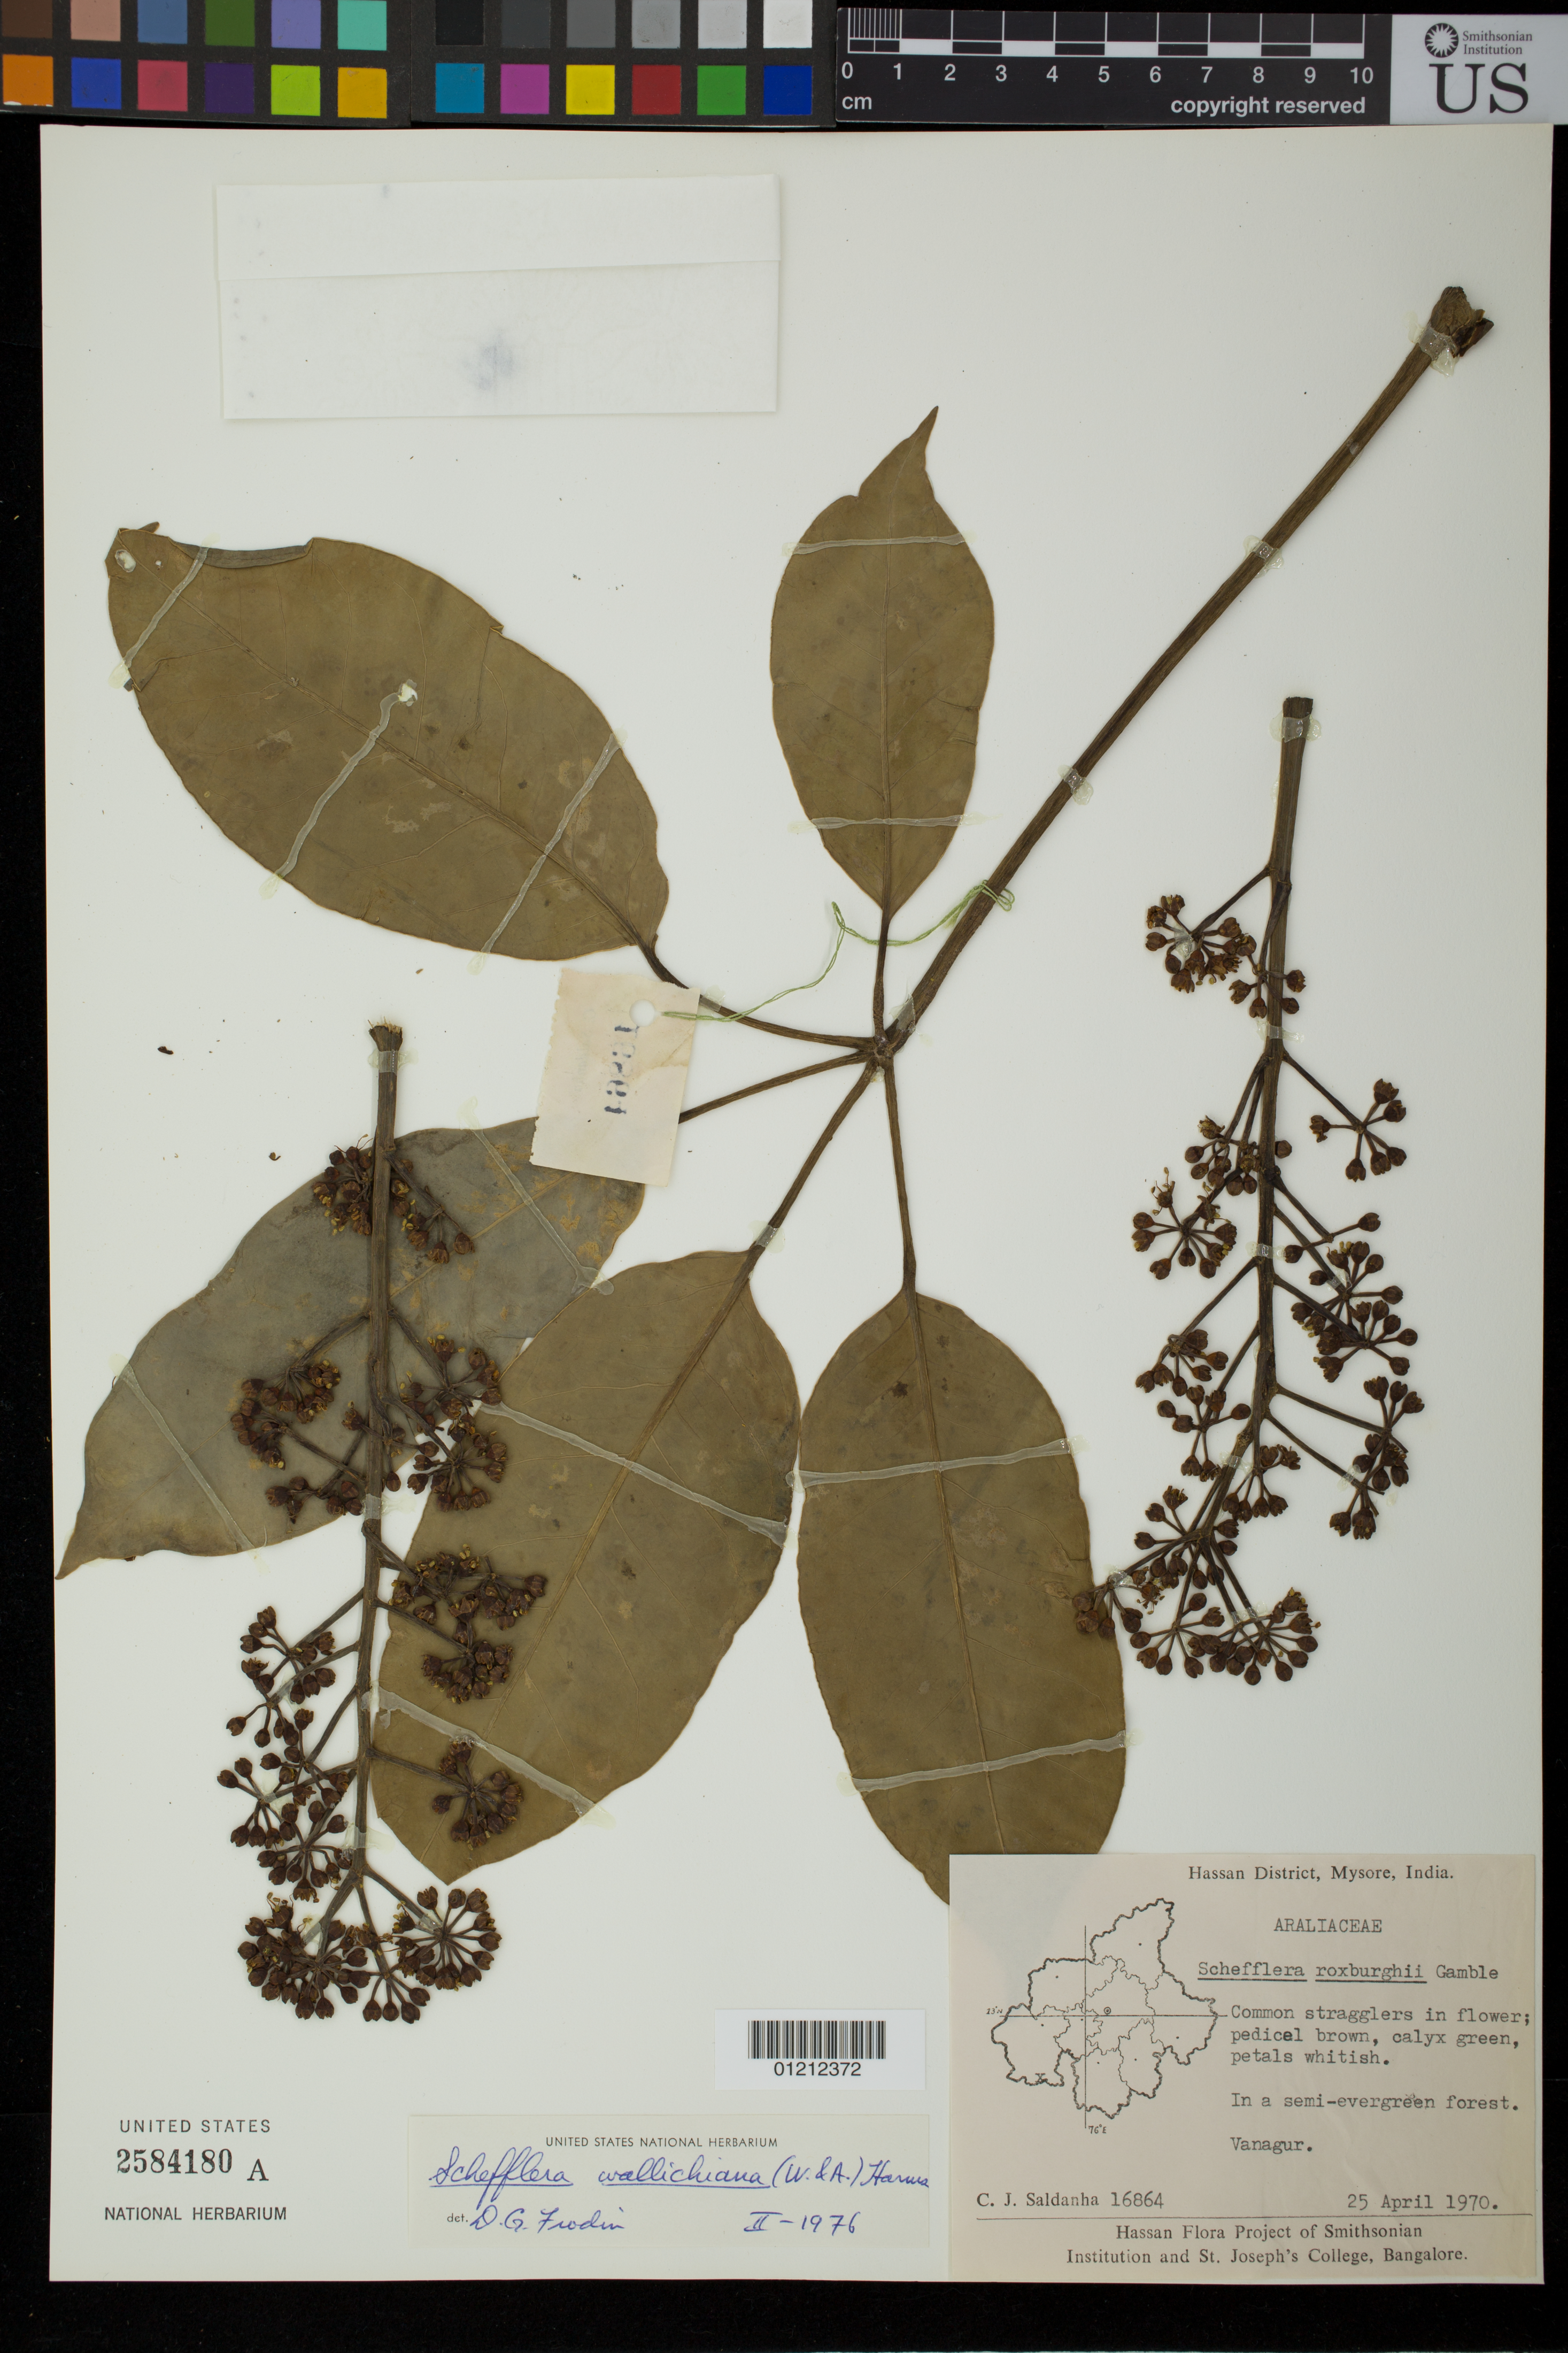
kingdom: Plantae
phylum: Tracheophyta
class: Magnoliopsida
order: Apiales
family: Araliaceae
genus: Schefflera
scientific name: Schefflera wallichiana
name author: Harms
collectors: C. J. Saldanha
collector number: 16864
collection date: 1970-04-25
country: India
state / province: Karnataka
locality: Hassan District, Mysore. Vanagur. In a semi-evergreen forest.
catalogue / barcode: US 2584180A